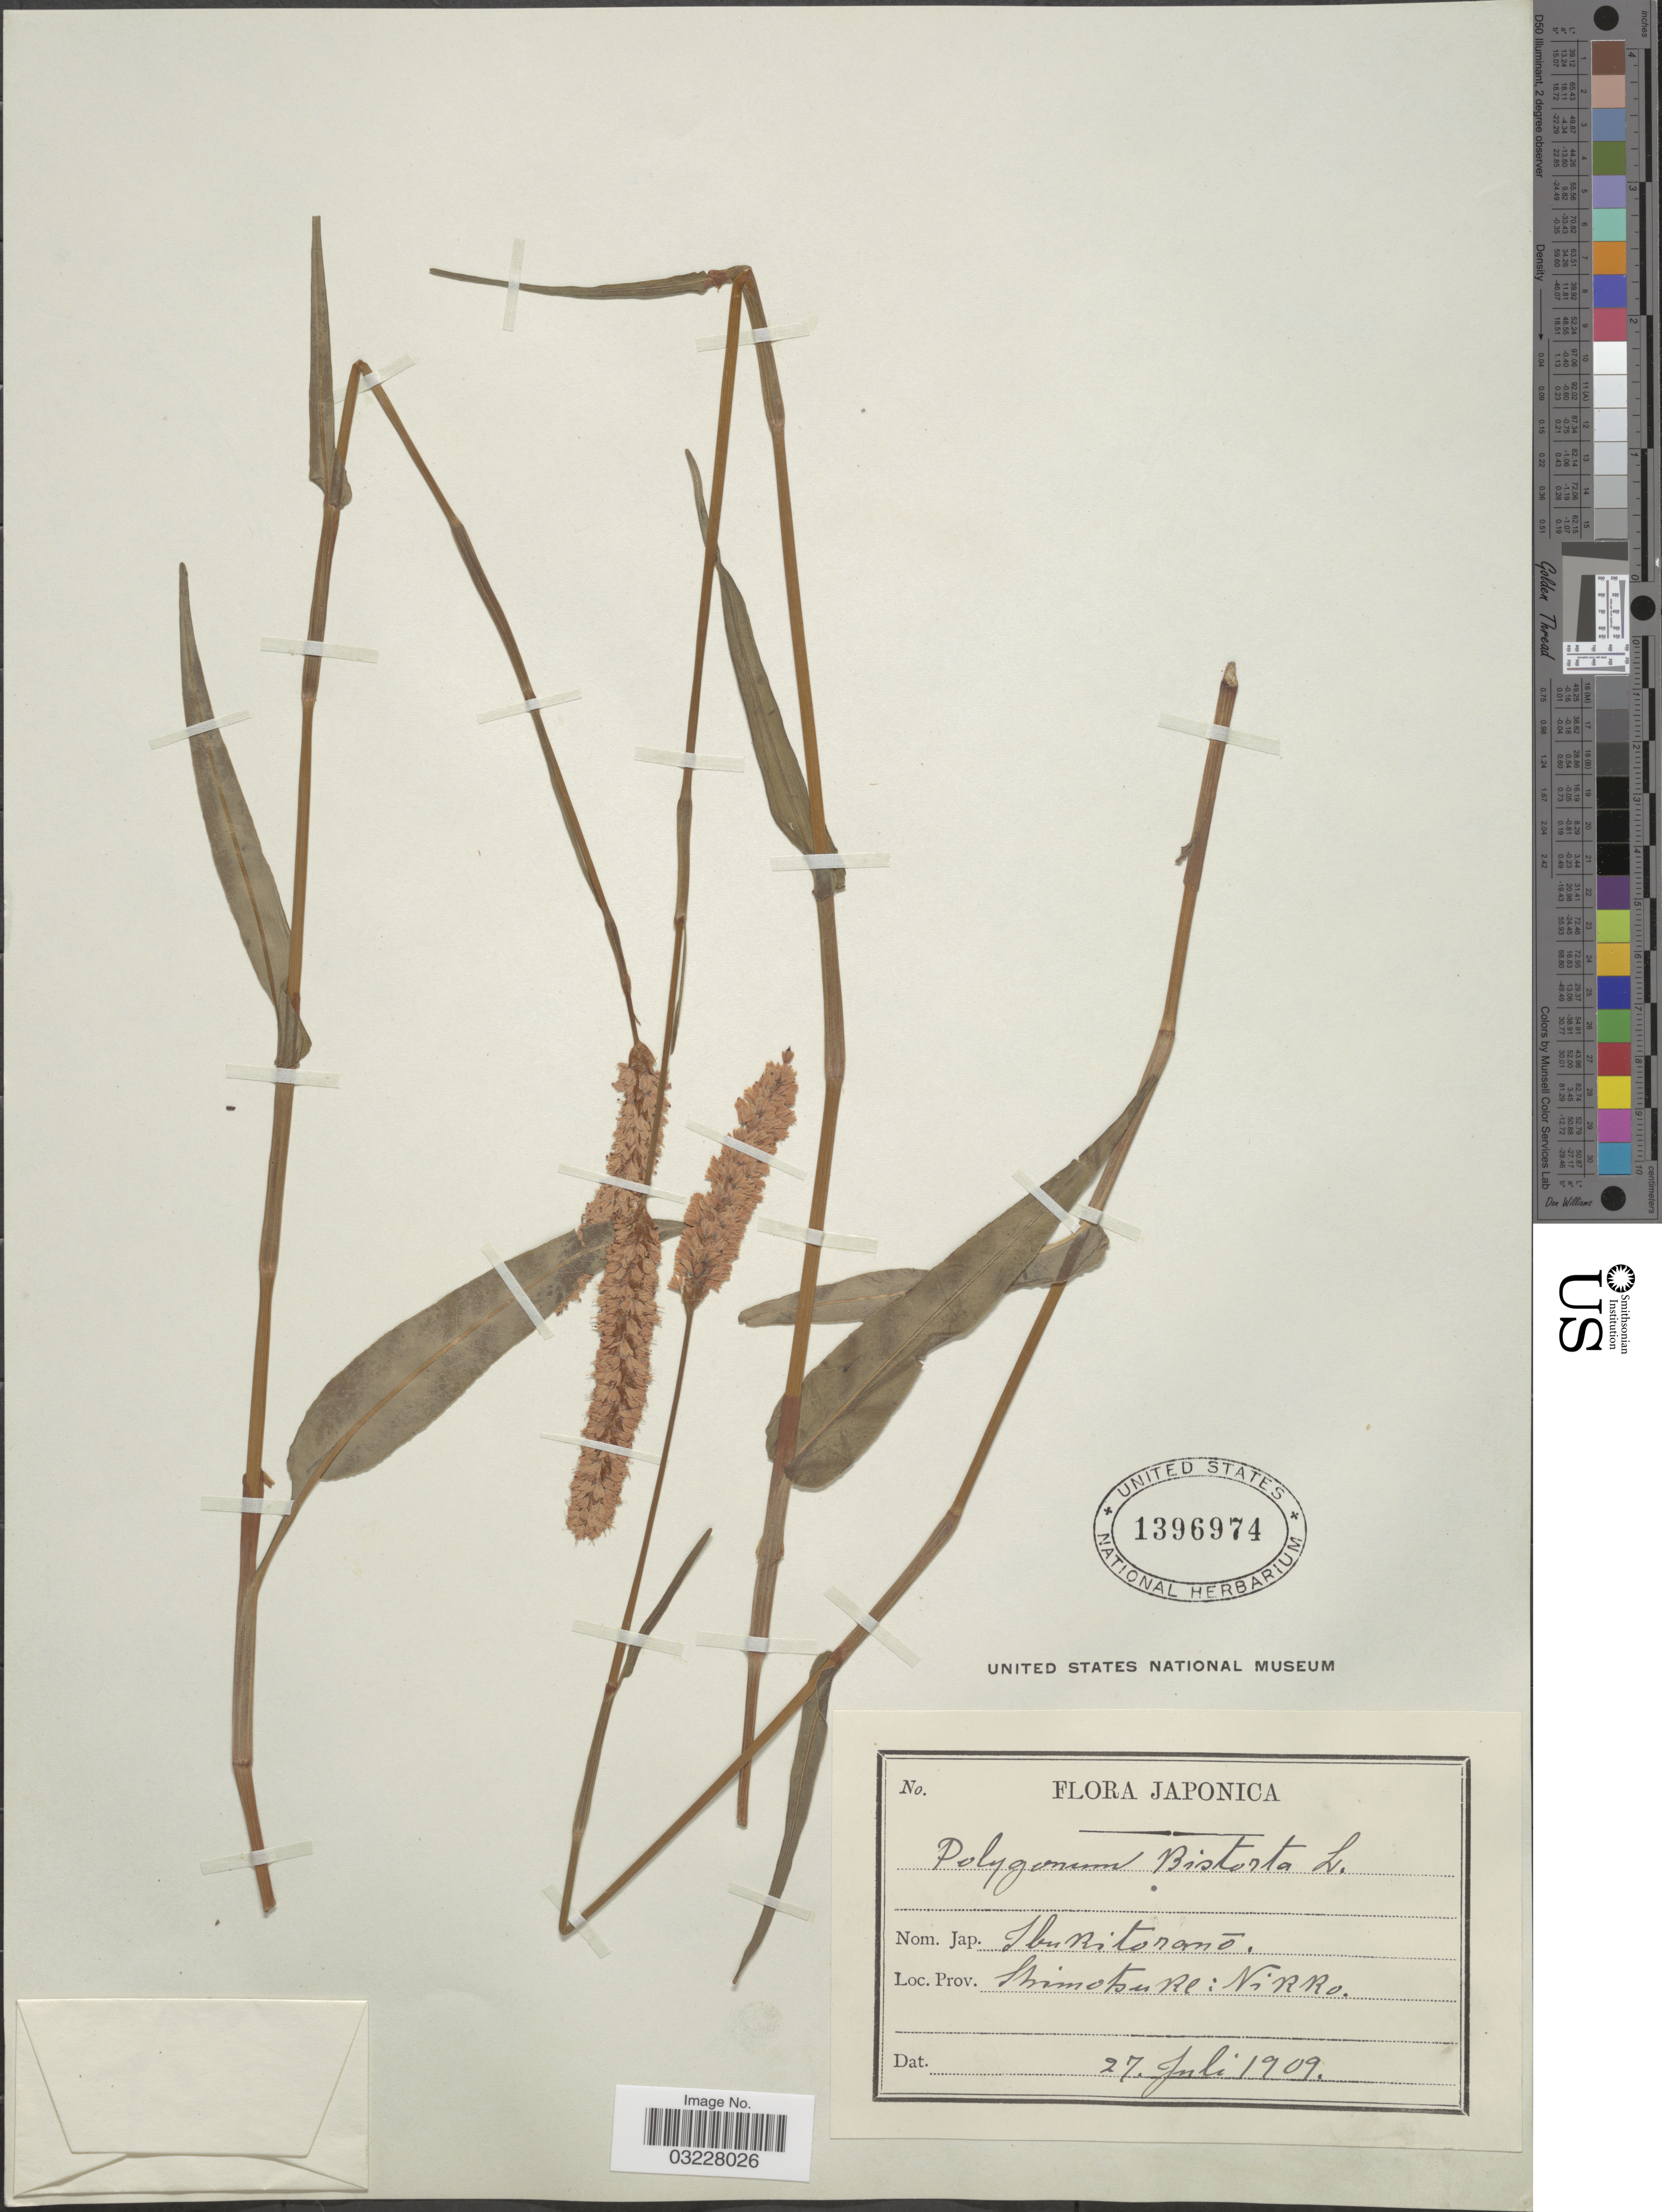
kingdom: Plantae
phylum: Tracheophyta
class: Magnoliopsida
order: Caryophyllales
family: Polygonaceae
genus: Bistorta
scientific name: Bistorta officinalis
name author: Delarbre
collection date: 1909-07-27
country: Japan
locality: Prov. Shimotsuke: Nikko.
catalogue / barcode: US 1396974